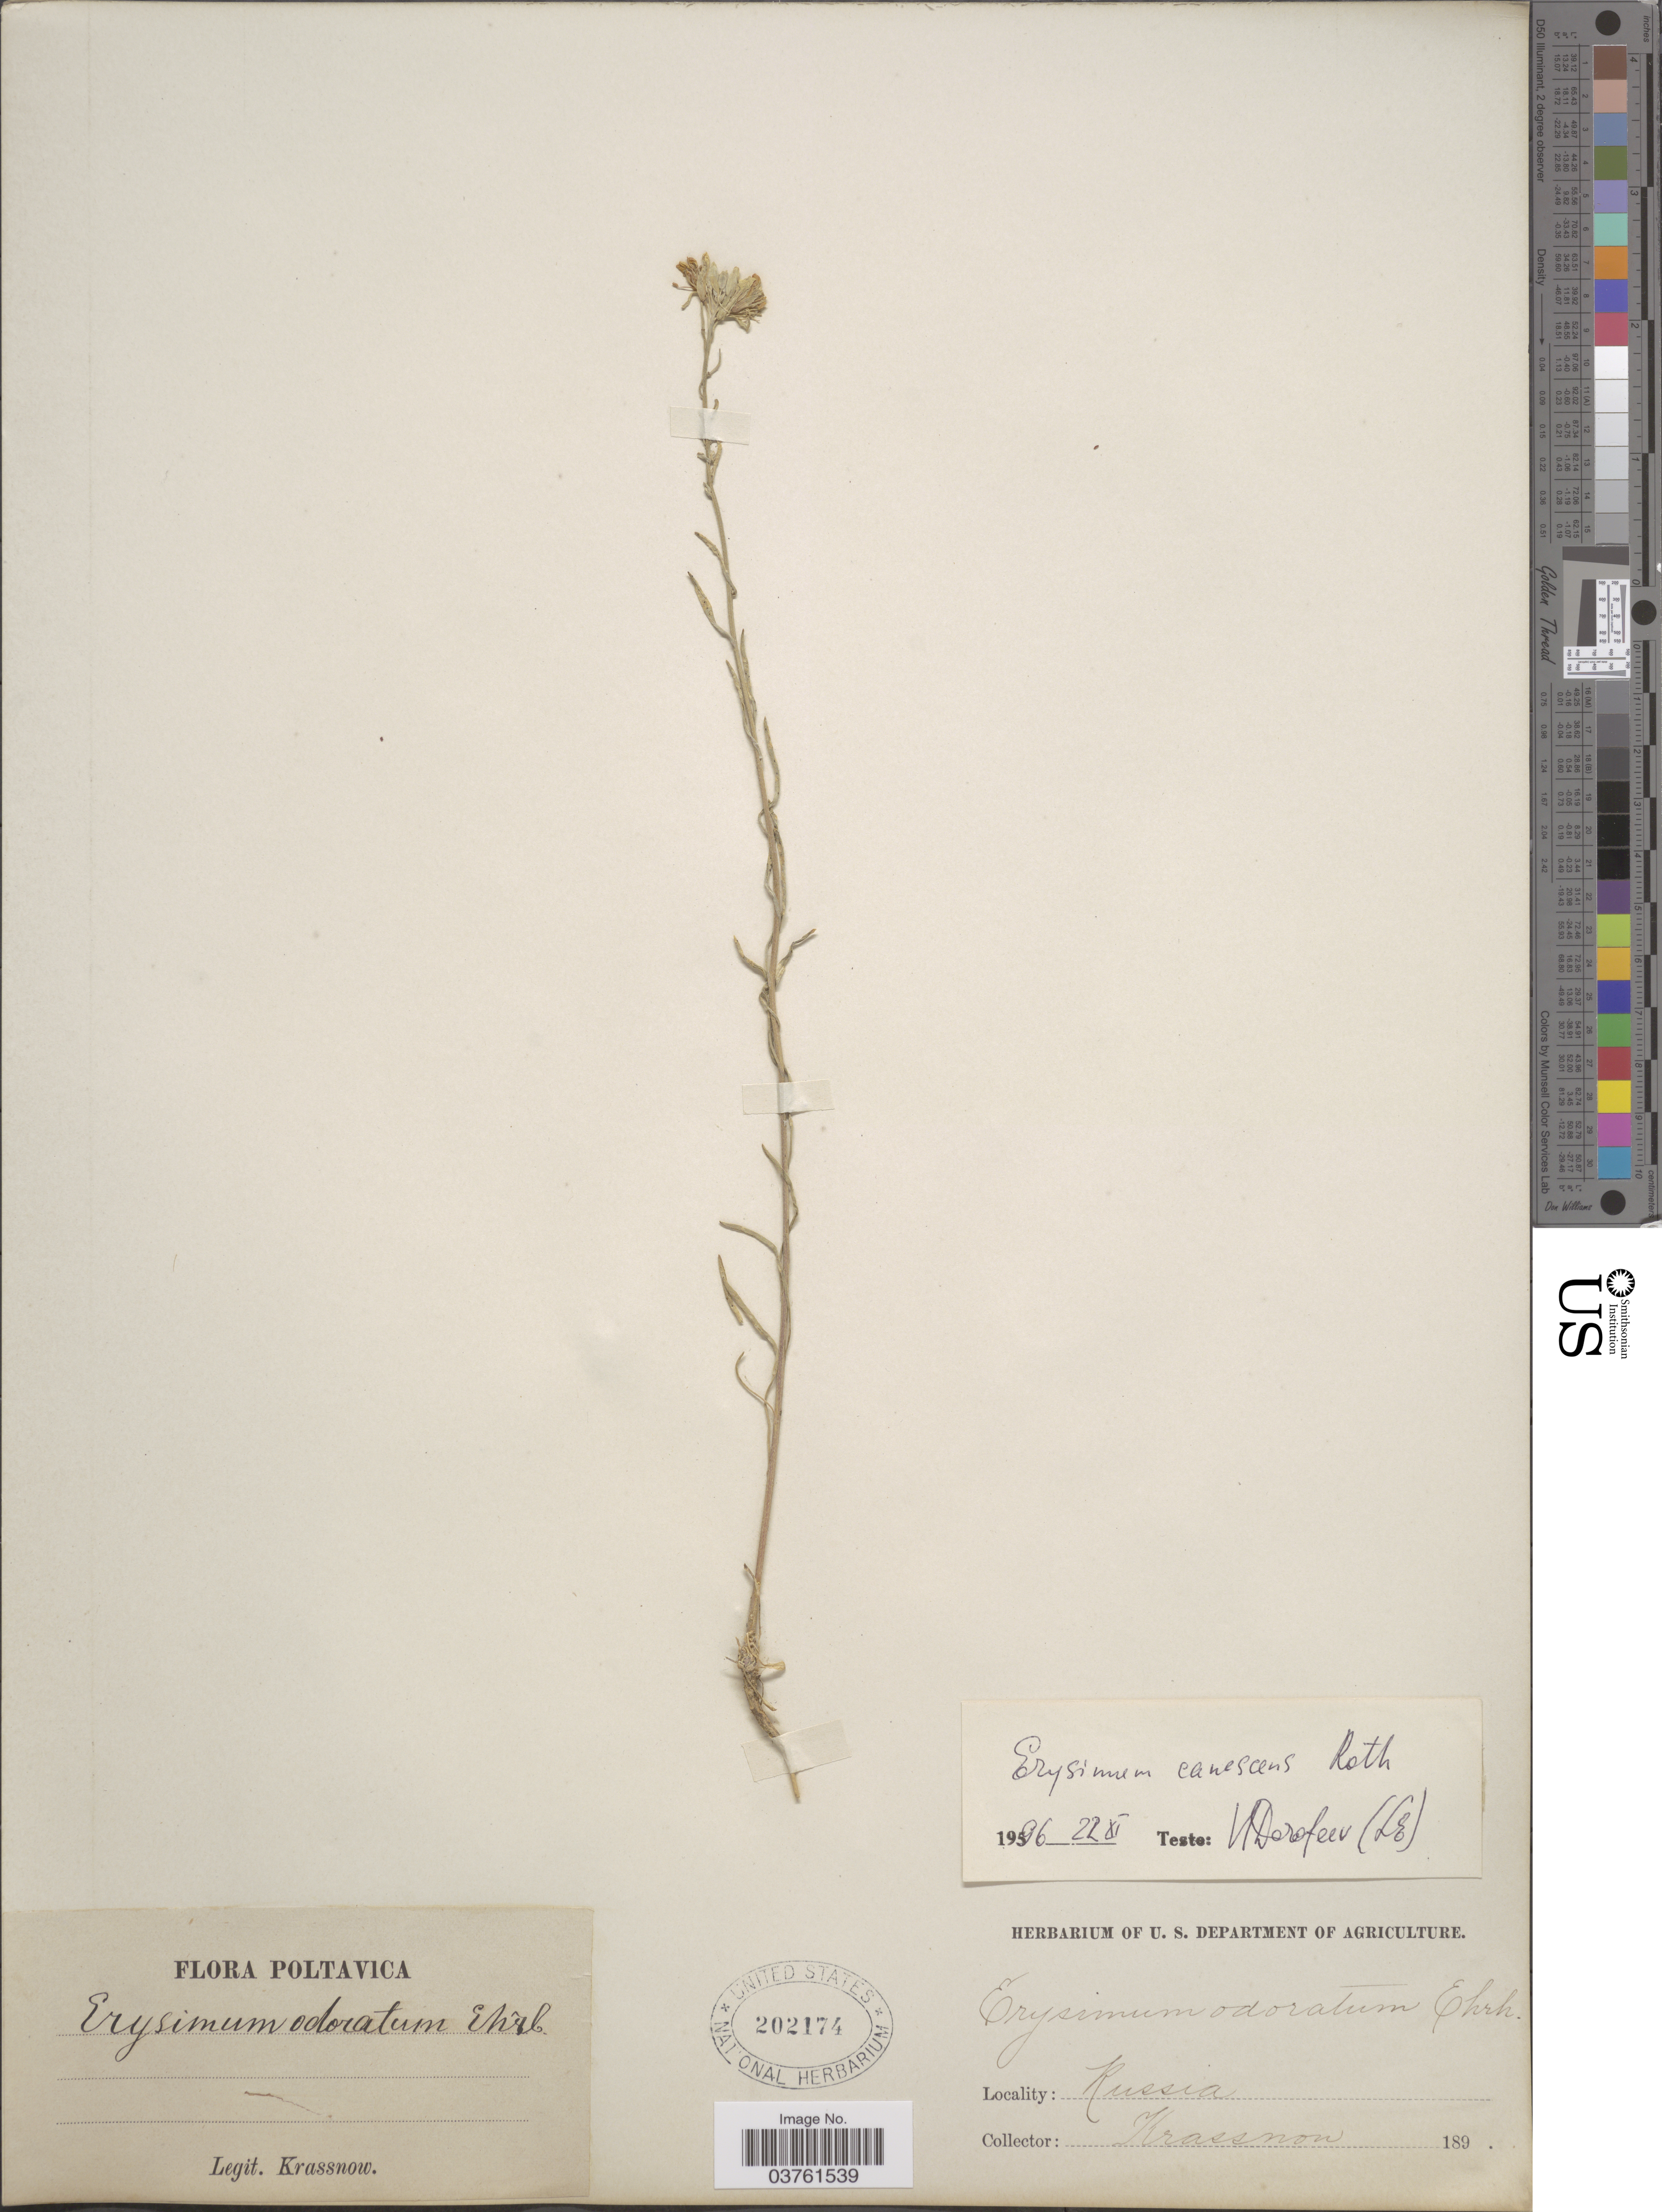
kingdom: Plantae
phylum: Tracheophyta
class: Magnoliopsida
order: Brassicales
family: Brassicaceae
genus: Erysimum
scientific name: Erysimum canescens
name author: Roth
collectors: -. Krassnow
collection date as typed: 189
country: Ukraine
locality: Poltavica. Russia.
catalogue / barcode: US 202174